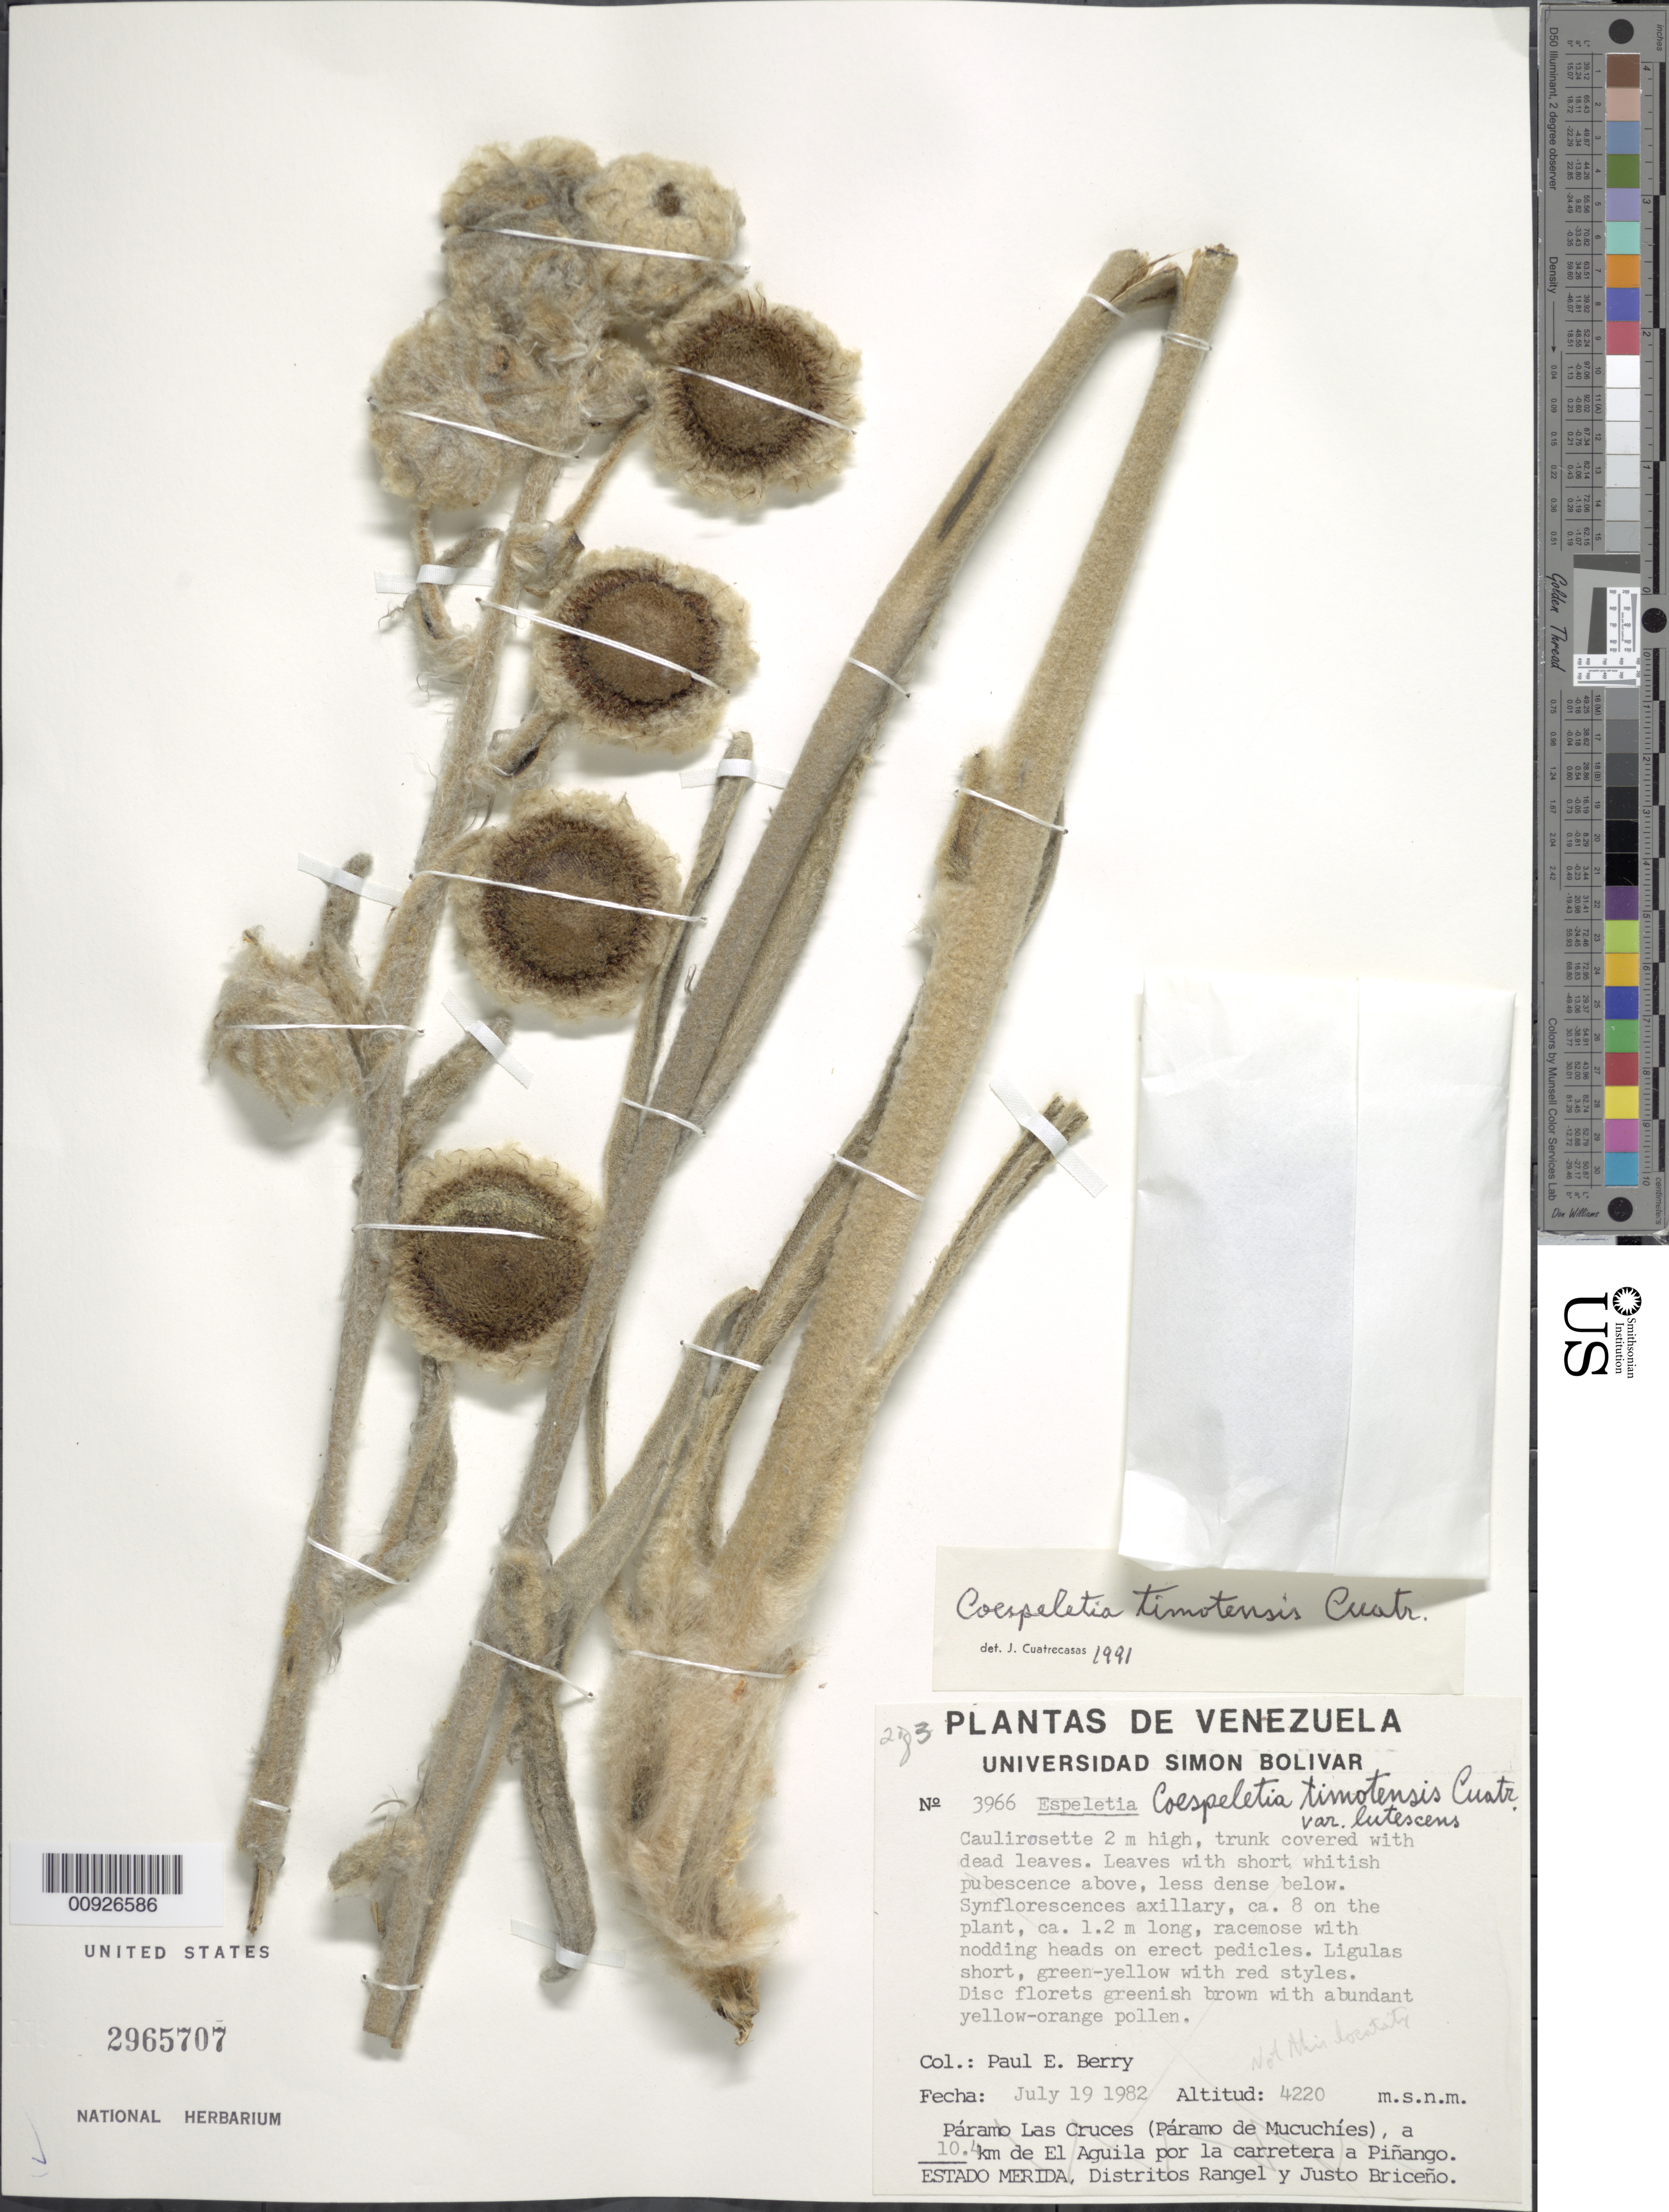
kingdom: Plantae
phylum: Tracheophyta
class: Magnoliopsida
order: Asterales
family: Asteraceae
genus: Coespeletia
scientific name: Coespeletia timotensis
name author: (Cuatrec.) Cuatrec.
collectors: P. E. Berry & J. A. Gómez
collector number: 3966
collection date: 1982-07-19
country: Venezuela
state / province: Mérida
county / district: Miranda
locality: Páramo en las cabeceras de la Quebrada el Turmero (afluente del Río Motatán), a 10.3 km de El Aguila por la carretera a Piñango.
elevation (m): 4220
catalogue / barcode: US 2965707